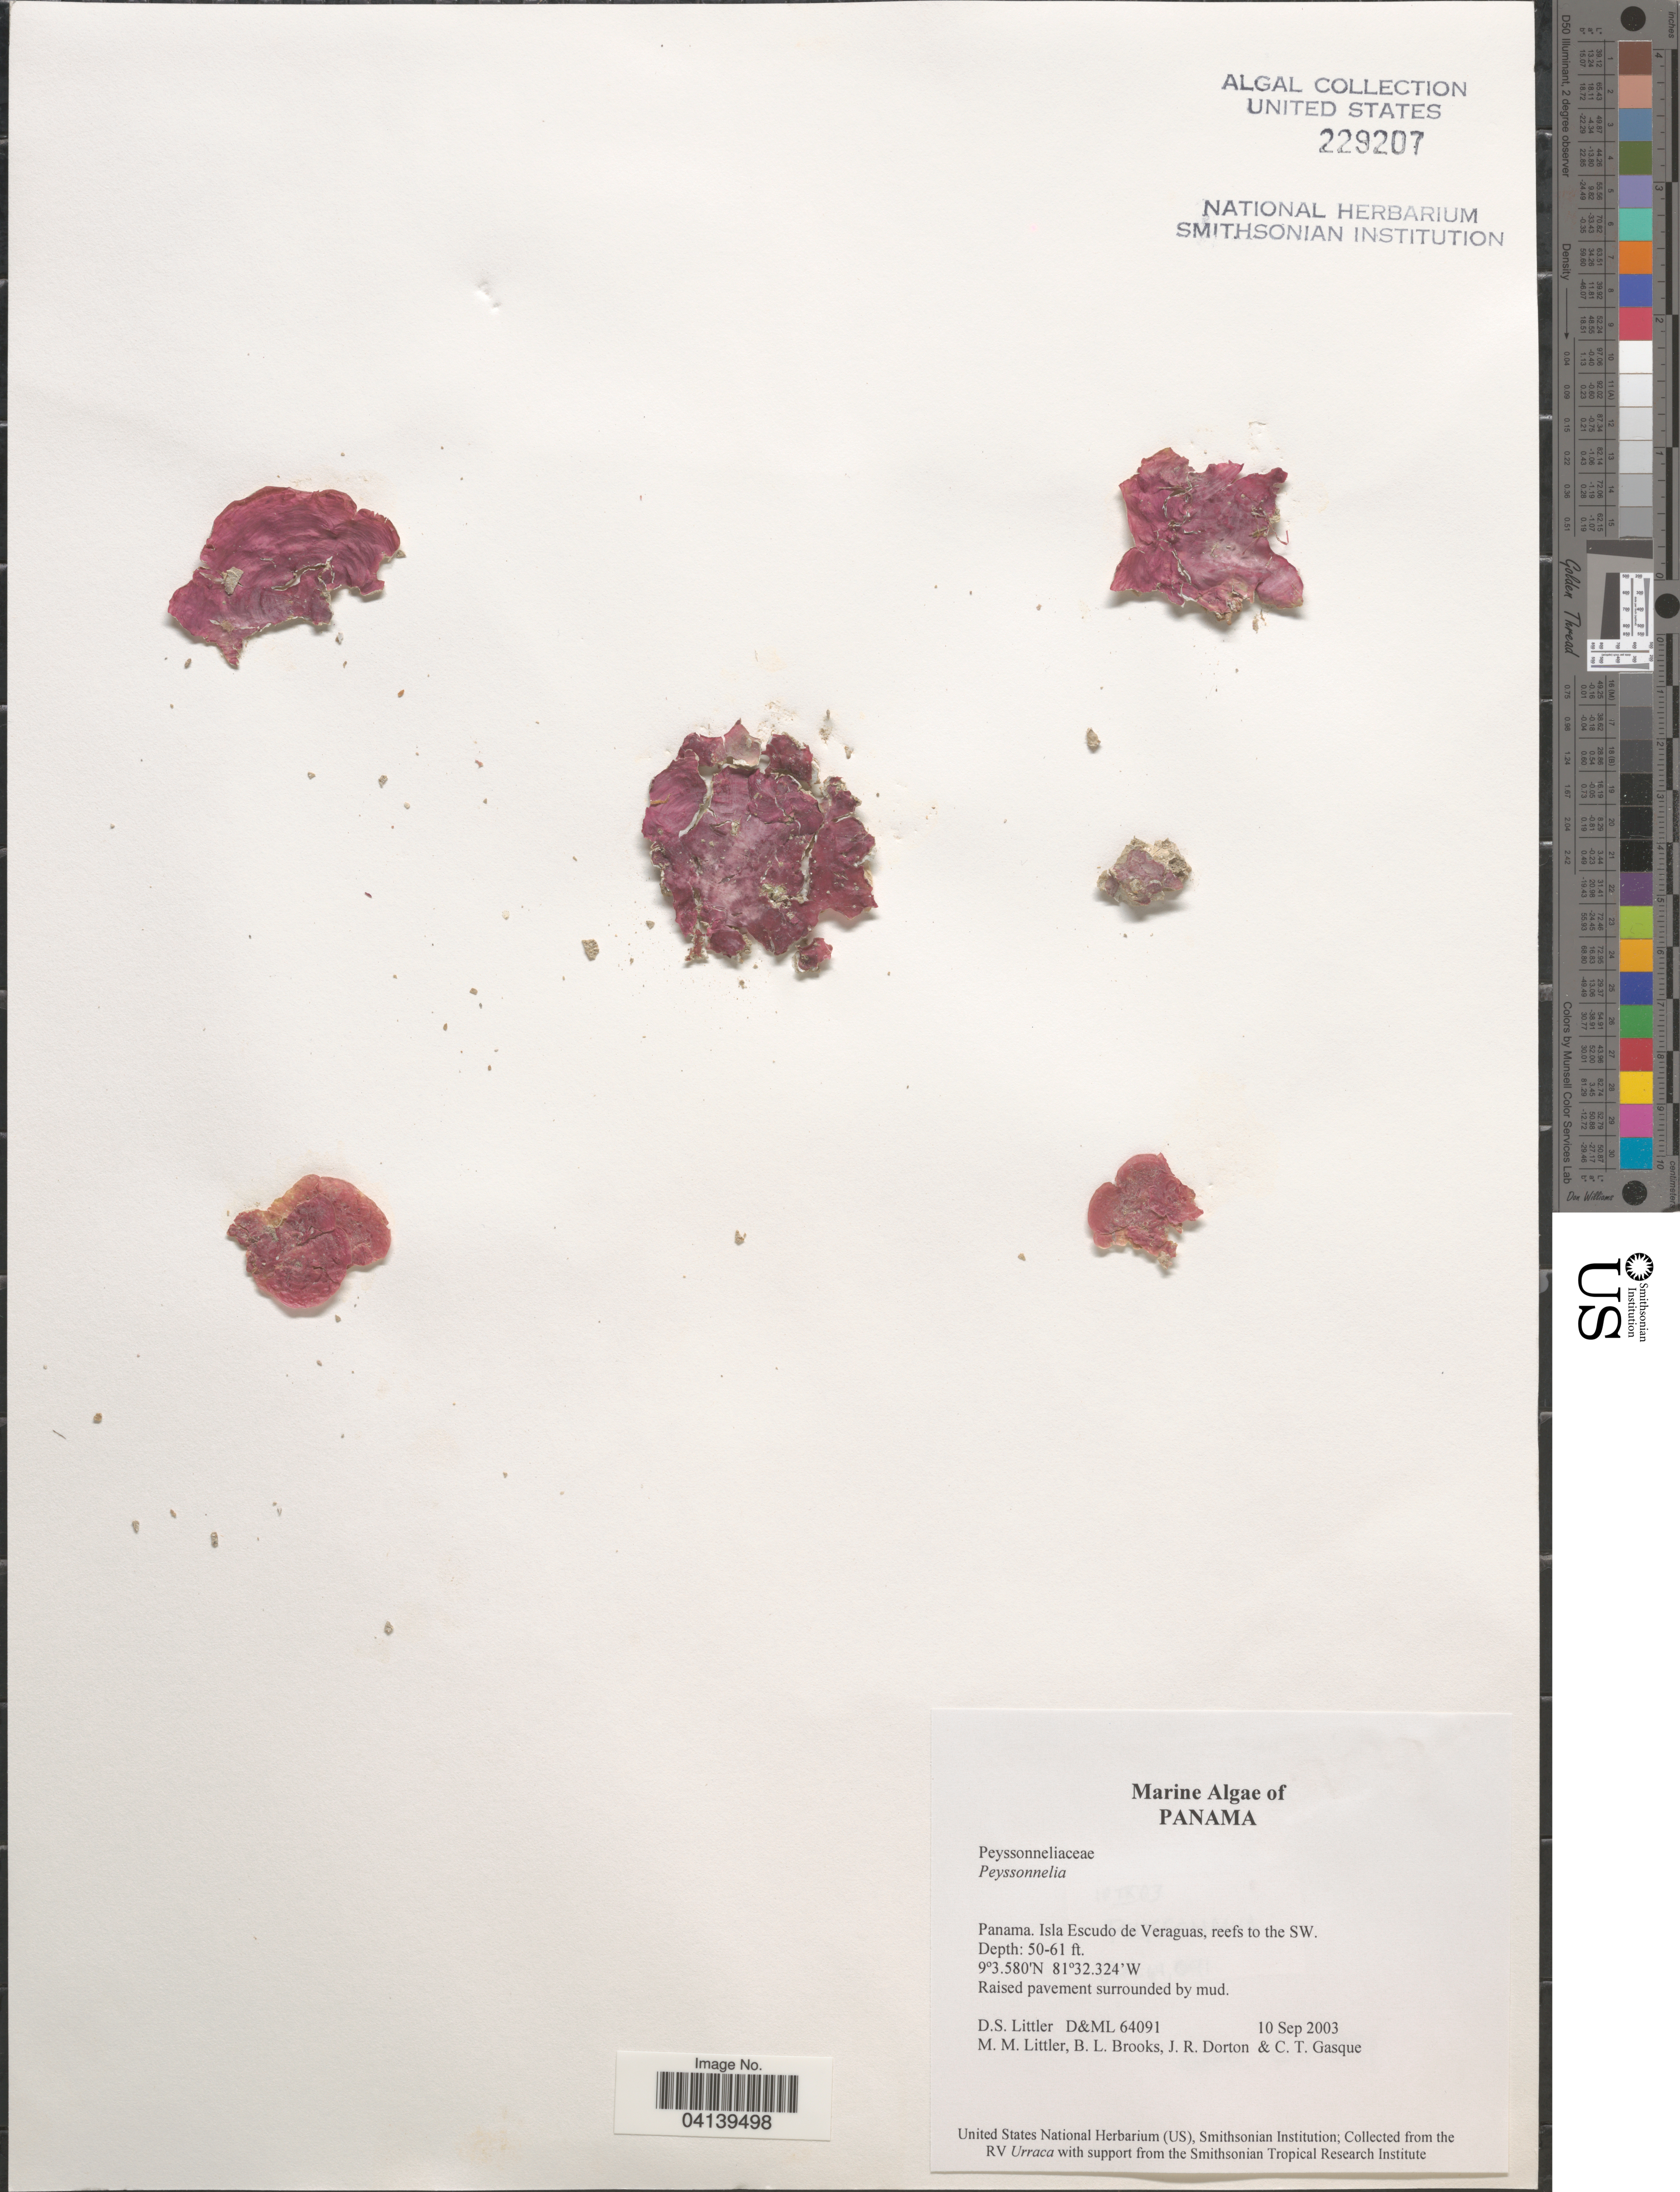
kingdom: Plantae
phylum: Rhodophyta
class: Florideophyceae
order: Peyssonneliales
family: Peyssonneliaceae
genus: Peyssonnelia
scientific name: Peyssonnelia sp.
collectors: D. S. Littler, B. Brooks, J. Dorton & C. Gasque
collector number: D&ML64091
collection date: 2003-09-10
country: Panama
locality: Isla Escudo de Veraguas, reefs to the SW.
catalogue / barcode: US 229207